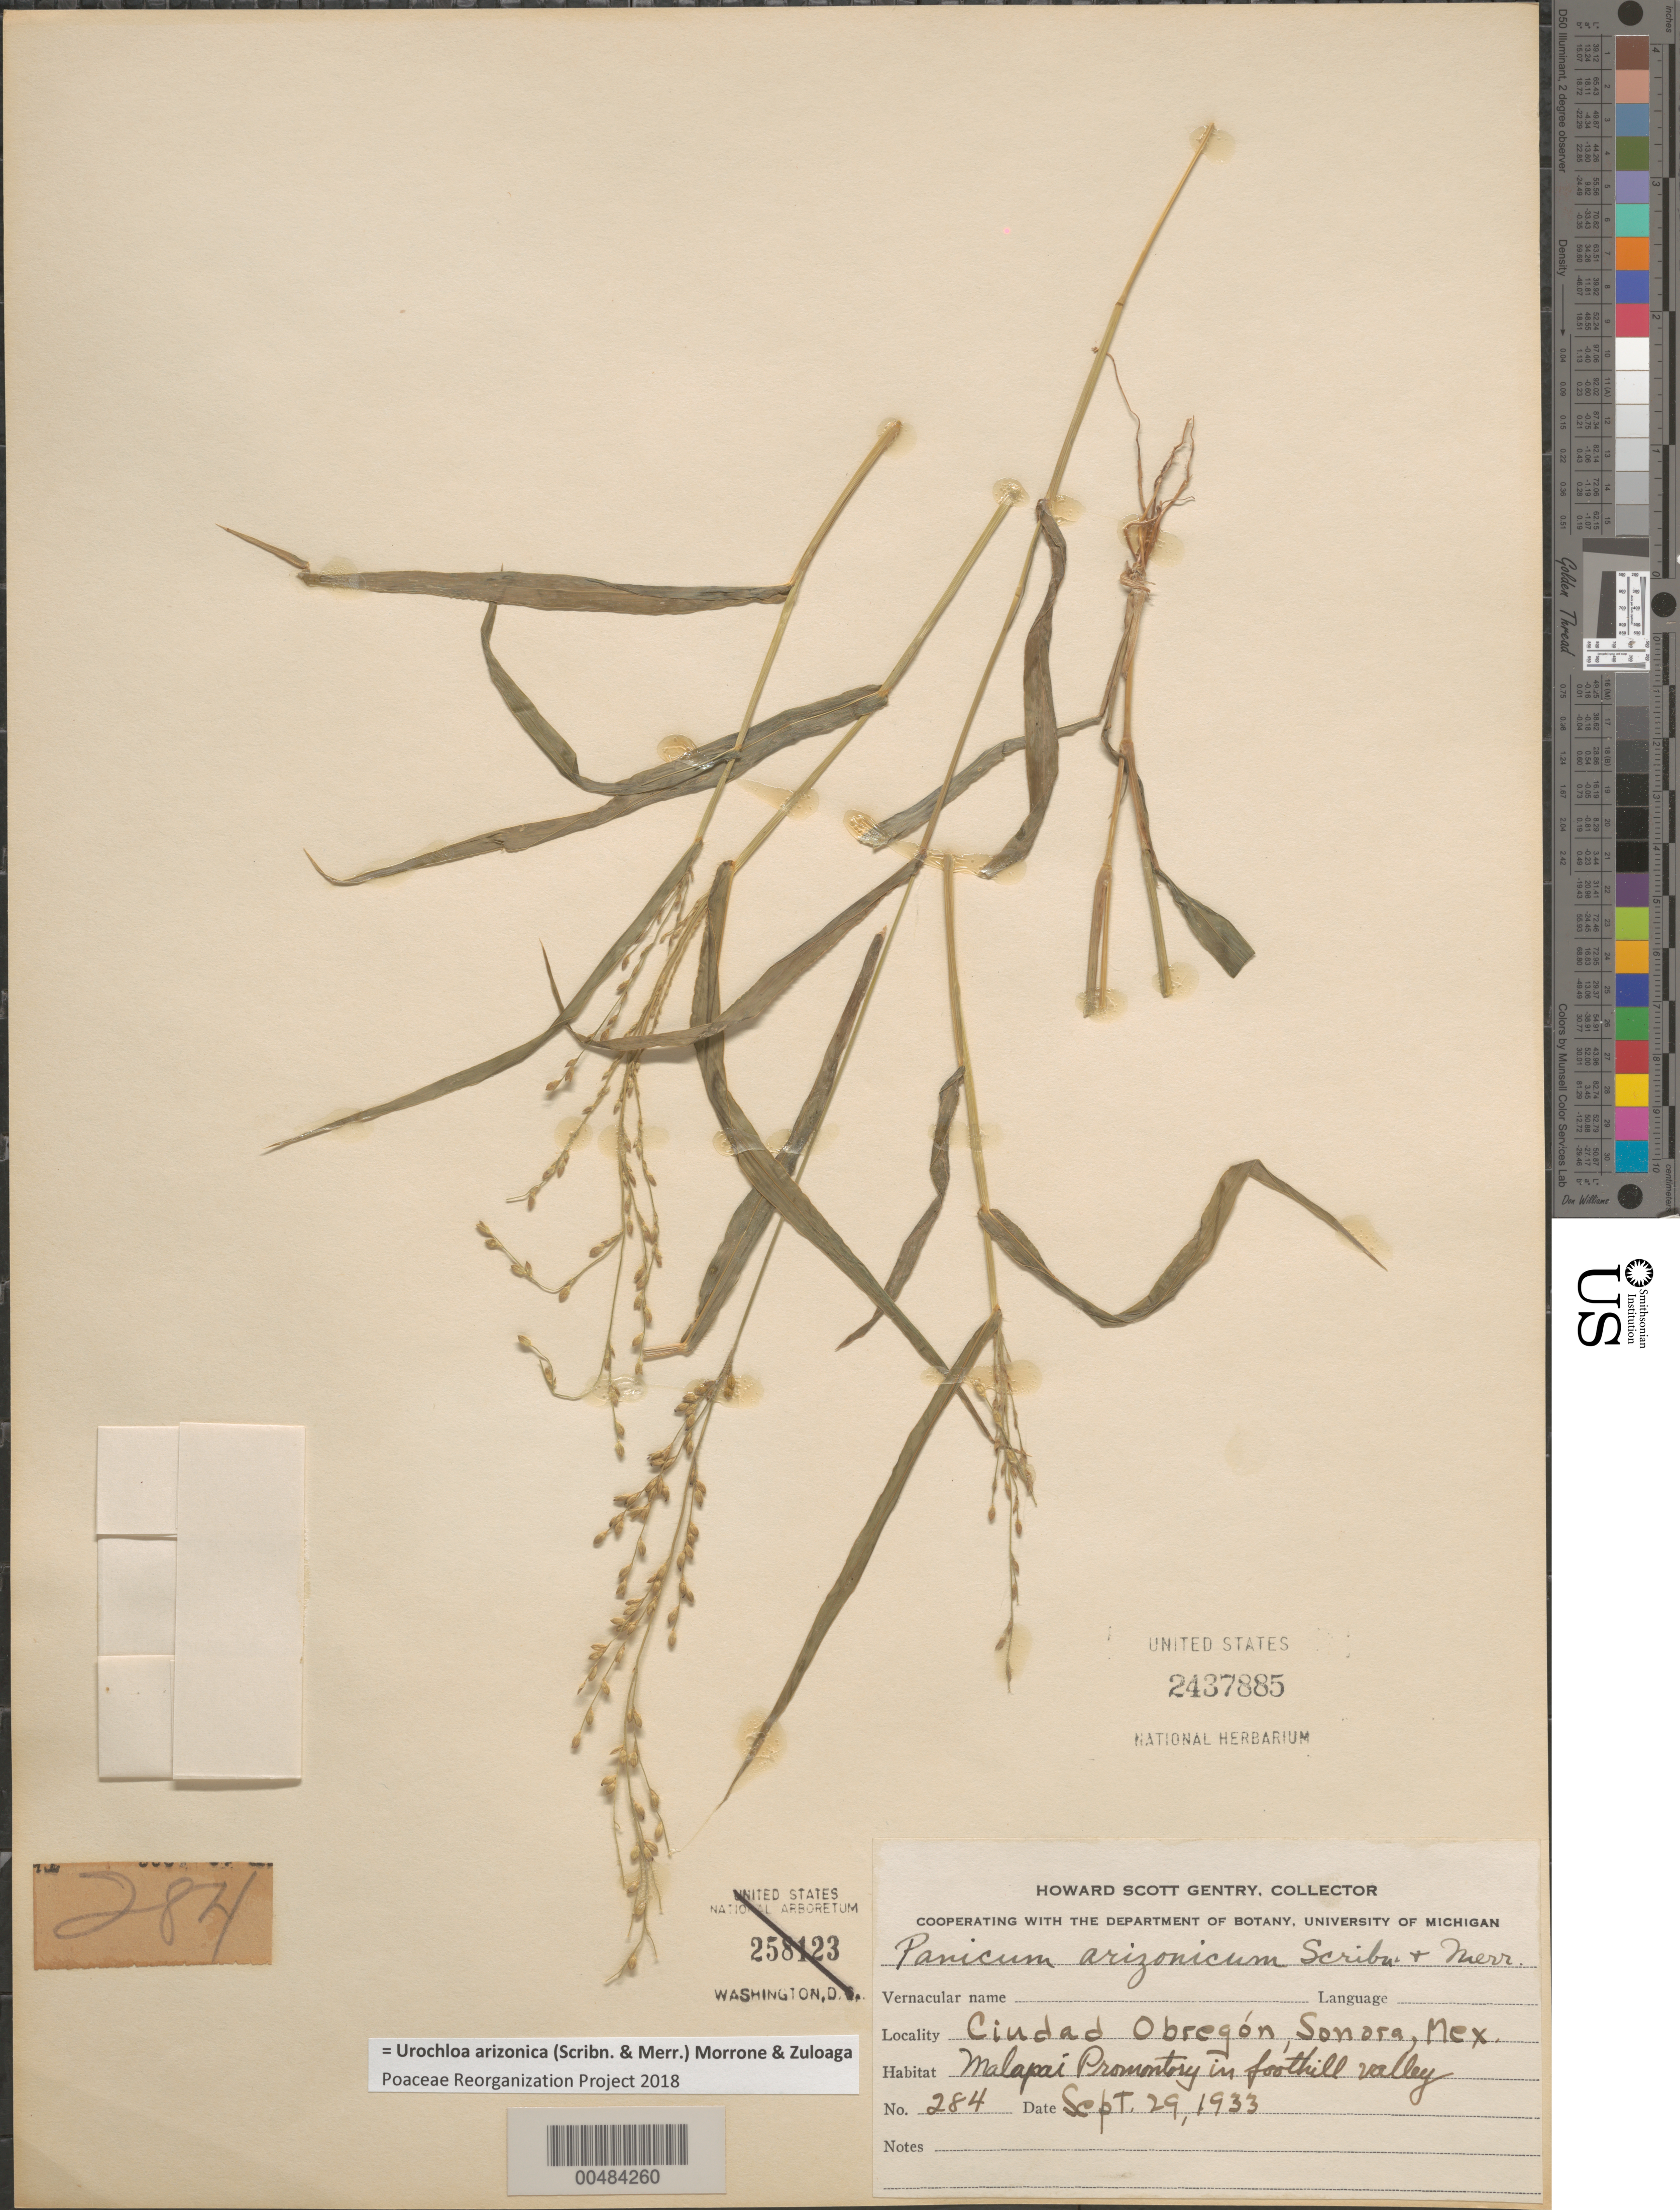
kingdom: Plantae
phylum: Tracheophyta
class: Liliopsida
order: Poales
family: Poaceae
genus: Brachiaria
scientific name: Brachiaria arizonicum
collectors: H. S. Gentry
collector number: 284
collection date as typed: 29 Sep 1933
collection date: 1933-09-29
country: Mexico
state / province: Sonora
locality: Ciudad Obreg¢n, Malapai Promontry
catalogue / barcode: US 2437885